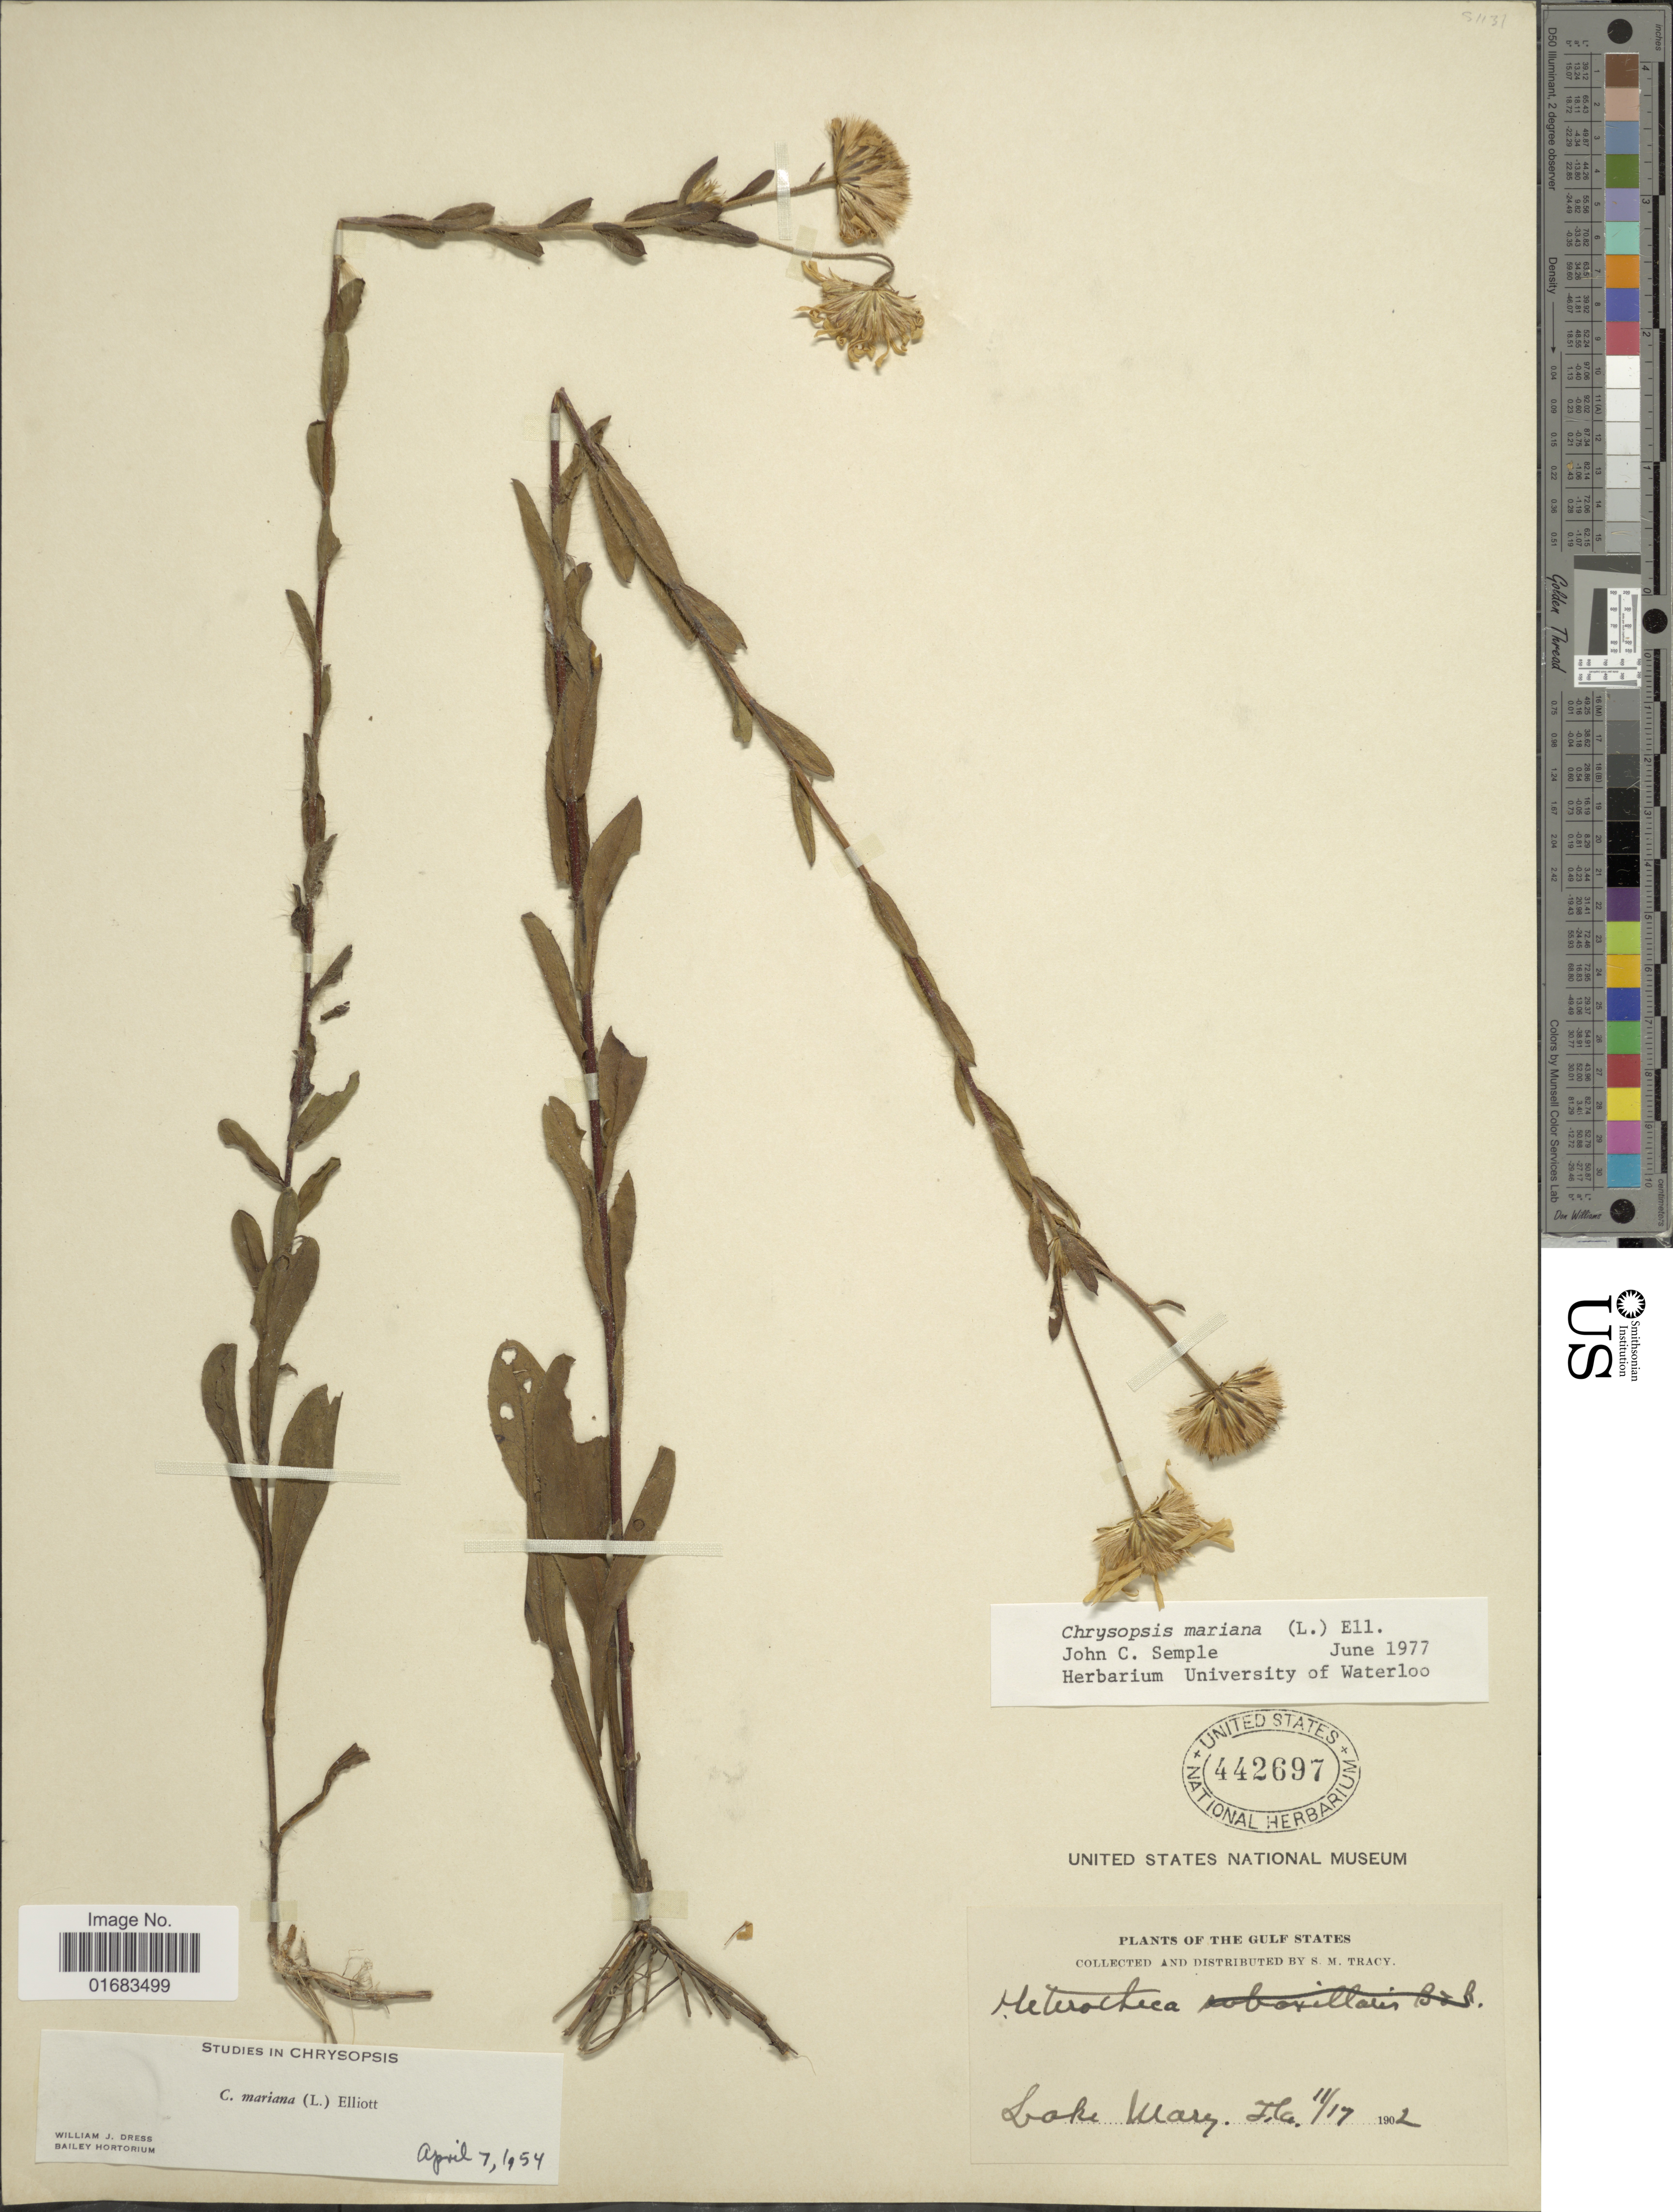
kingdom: Plantae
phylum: Tracheophyta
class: Magnoliopsida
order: Asterales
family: Asteraceae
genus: Chrysopsis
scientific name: Chrysopsis mariana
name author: (L.) Elliott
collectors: S. M. Tracy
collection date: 1902-11-17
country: United States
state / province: Florida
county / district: Seminole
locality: Lake Mary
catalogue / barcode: US 442697